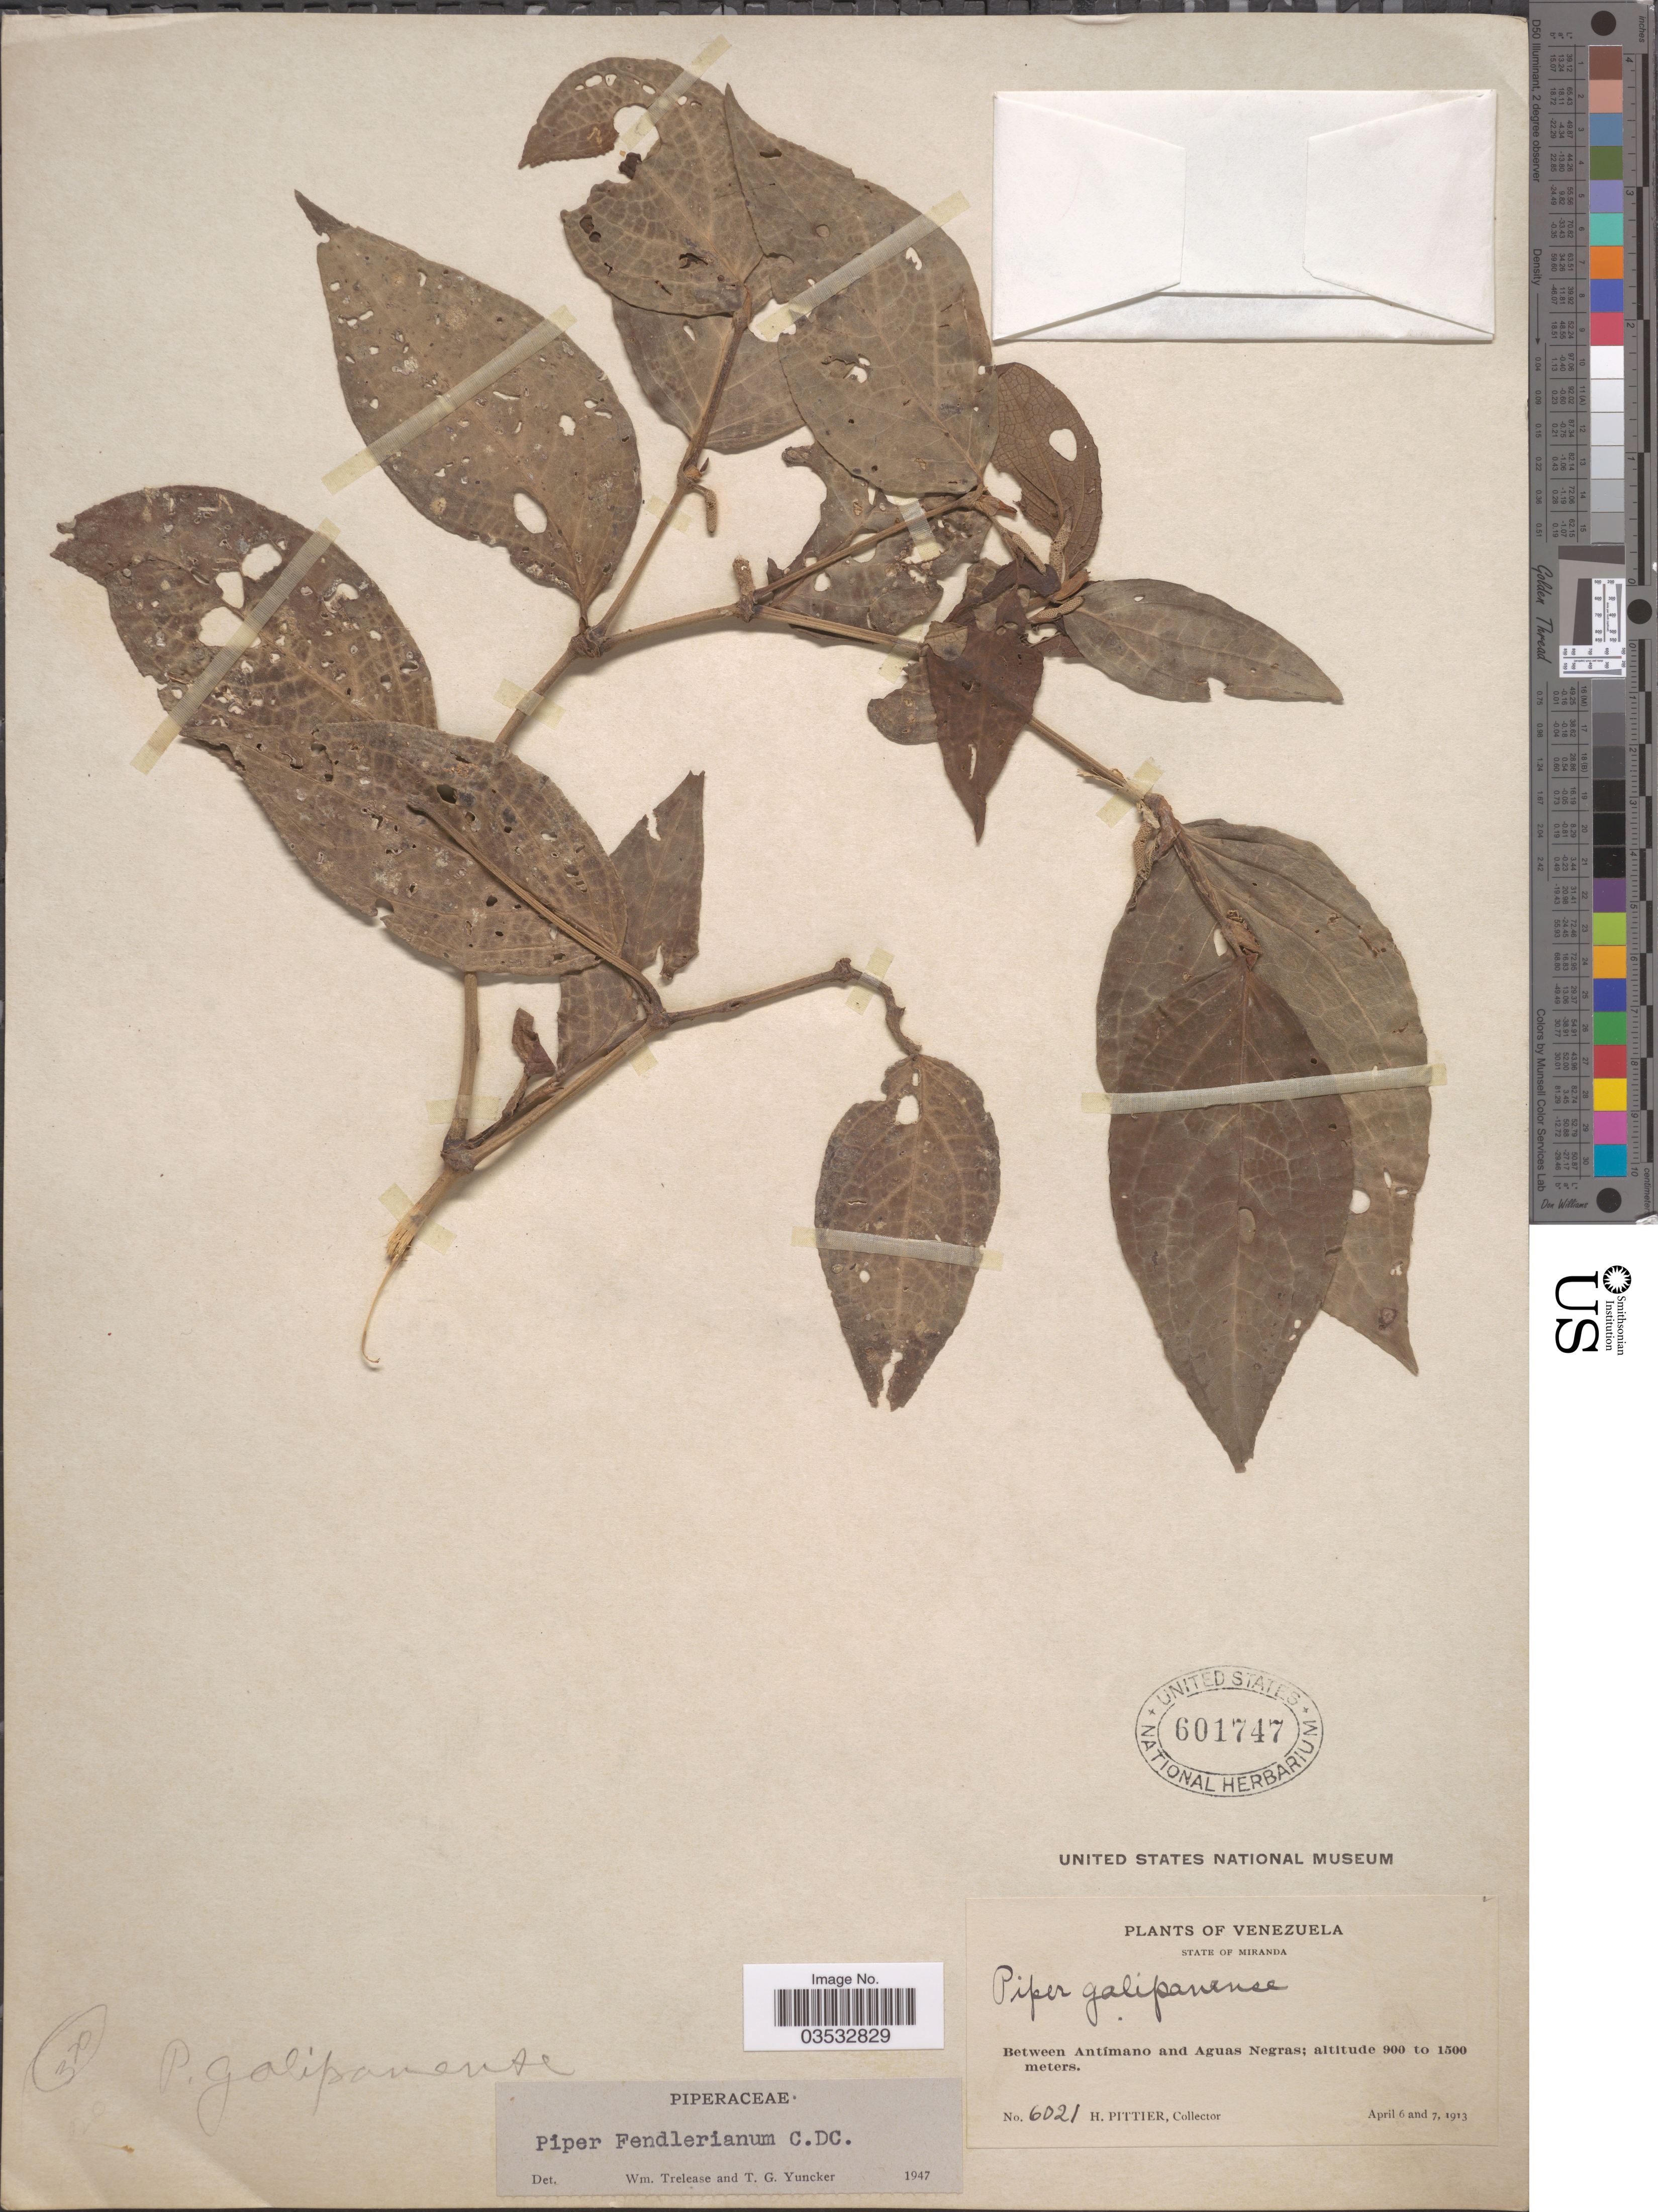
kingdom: Plantae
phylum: Tracheophyta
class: Magnoliopsida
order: Piperales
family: Piperaceae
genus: Piper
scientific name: Piper prunifolium var. prunifolium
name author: Jacq.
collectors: H. F. Pittier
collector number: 6021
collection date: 1913-04-06/1913-04-07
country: Venezuela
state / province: Miranda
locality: Between Antímano and Aguas Negras.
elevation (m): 900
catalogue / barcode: US 601747